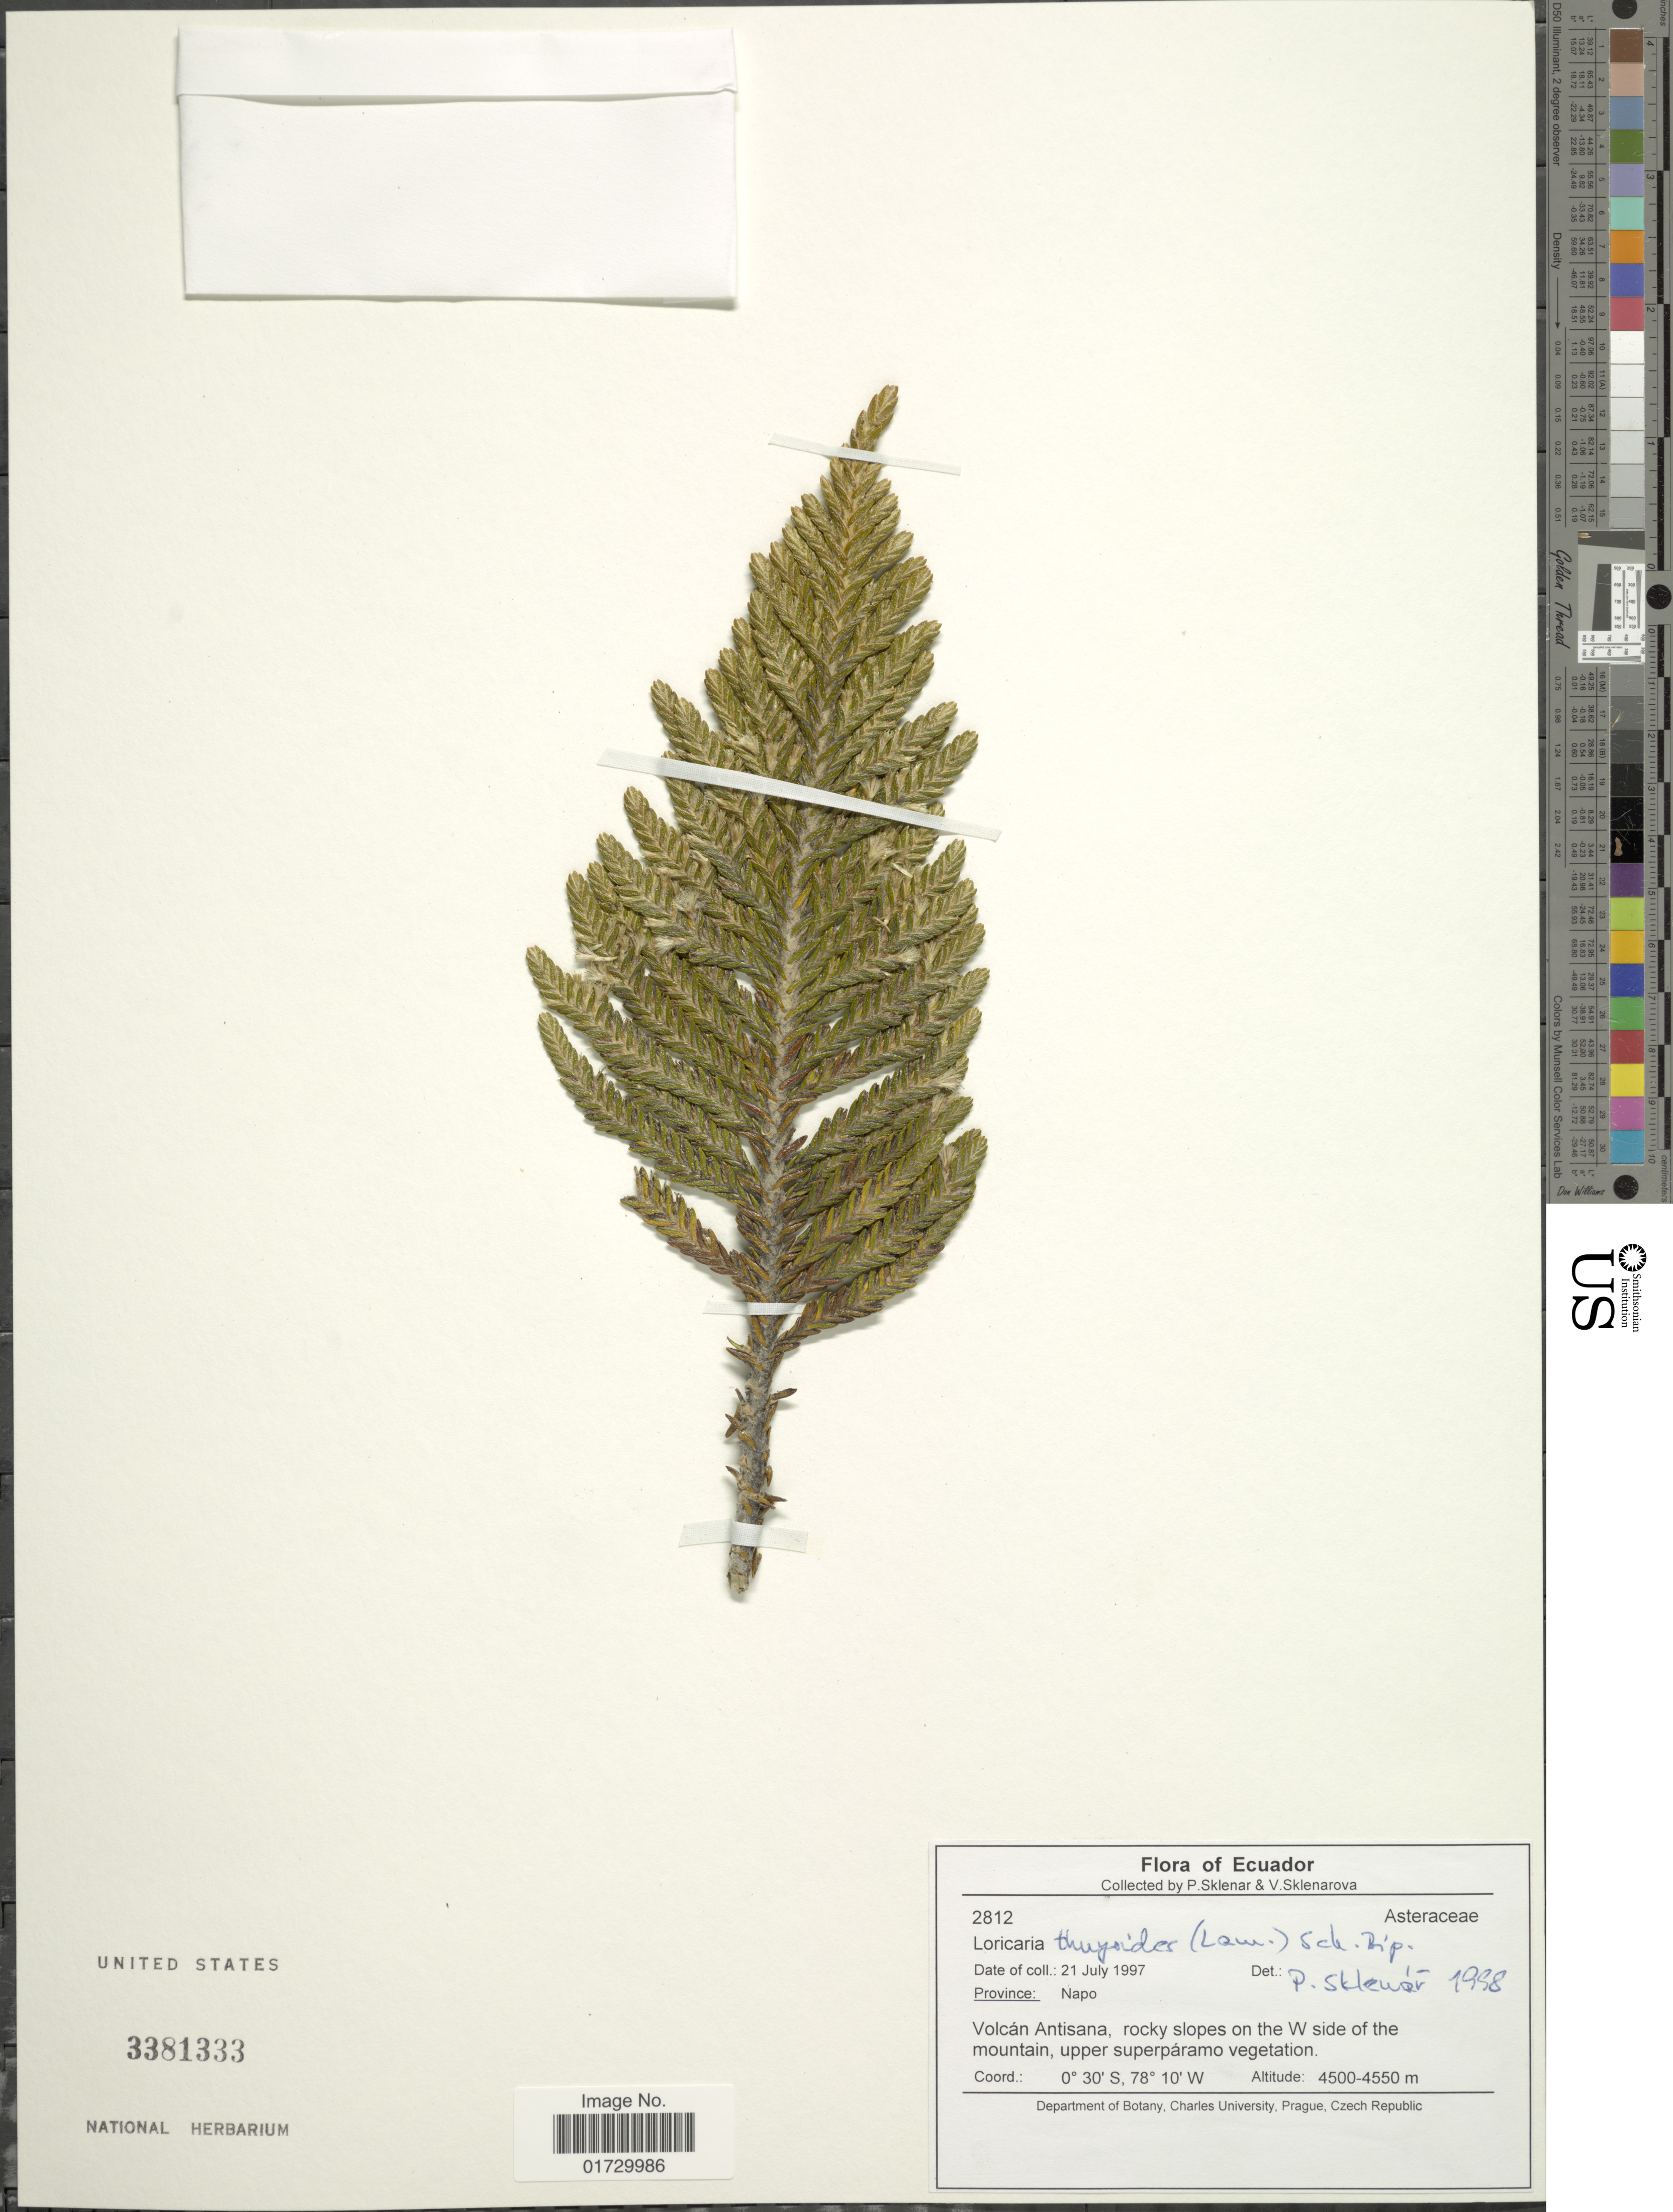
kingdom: Plantae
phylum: Tracheophyta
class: Magnoliopsida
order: Asterales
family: Asteraceae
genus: Loricaria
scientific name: Loricaria thuyoides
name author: (Lam.) Sch. Bip.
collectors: P. Sklenár & V. Kosteckova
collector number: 2812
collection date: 1997-07-21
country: Ecuador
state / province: Napo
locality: Volcan Antisana, rocky slopes on the W side of the mountain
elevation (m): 4500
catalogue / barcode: US 3381333